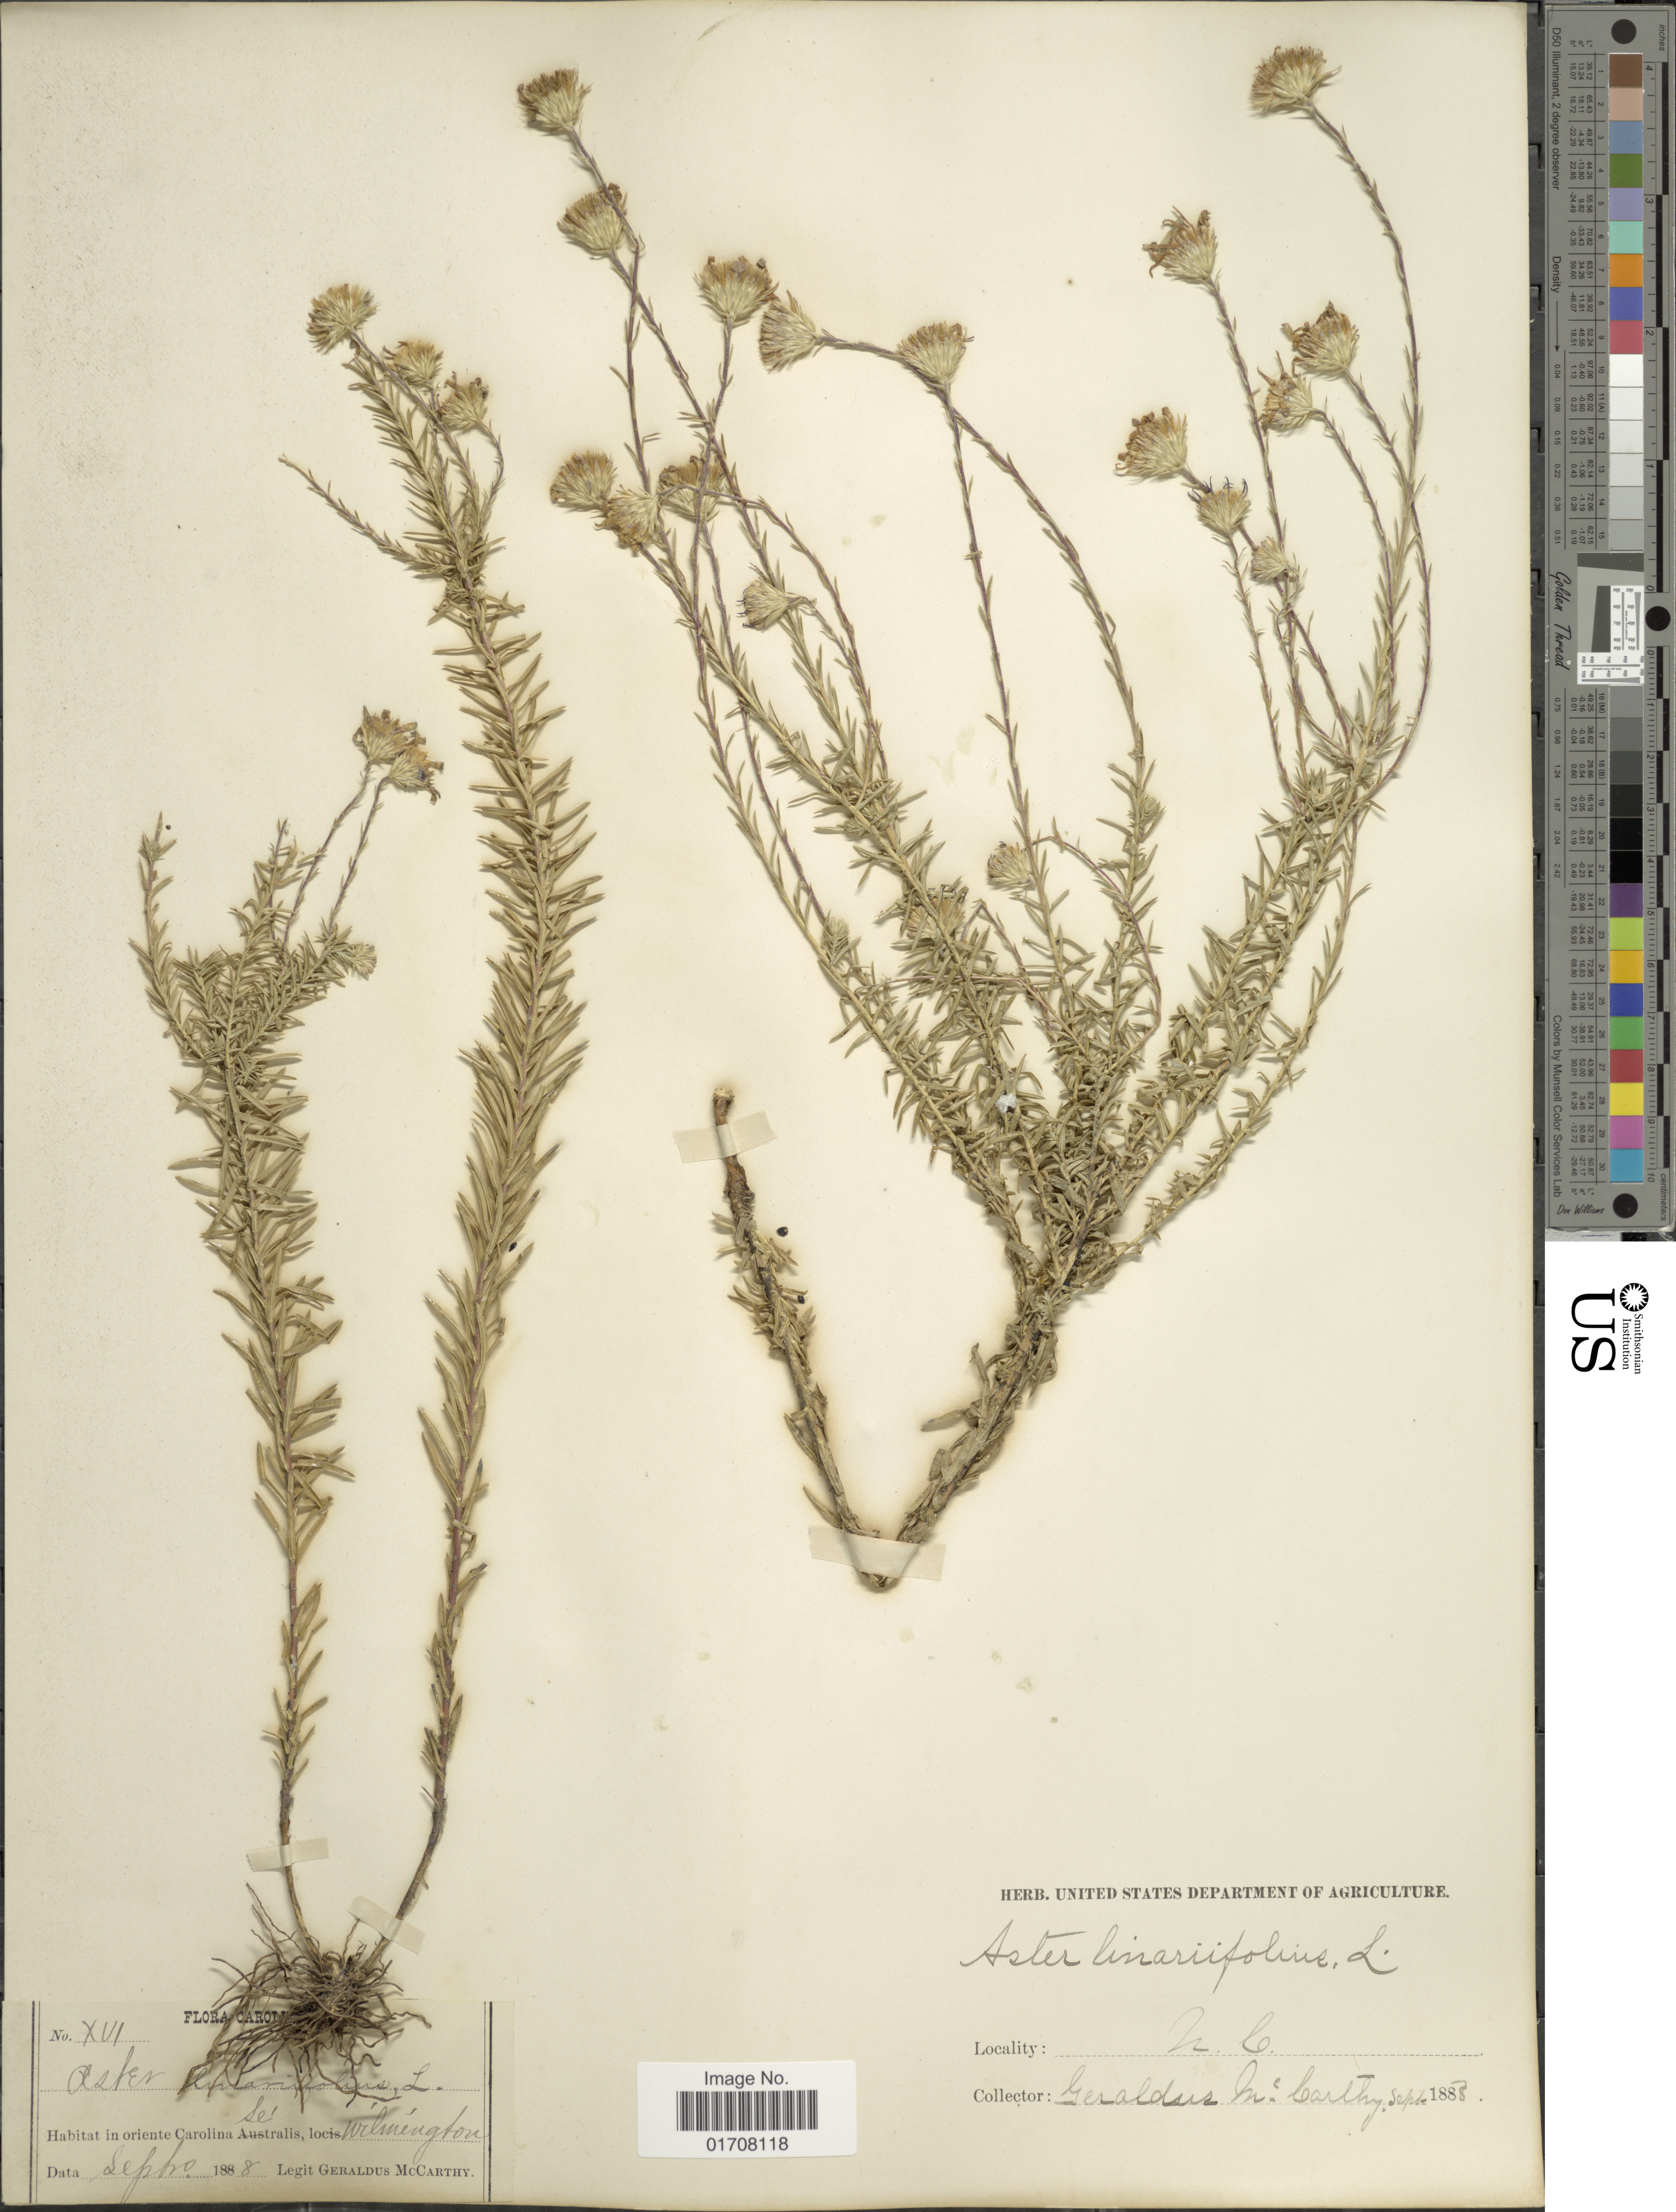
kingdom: Plantae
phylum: Tracheophyta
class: Magnoliopsida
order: Asterales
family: Asteraceae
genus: Ionactis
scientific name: Ionactis linariifolia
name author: (L.) Greene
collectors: M. McCarthy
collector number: XVI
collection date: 1888-09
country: United States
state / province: North Carolina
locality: Wilmington